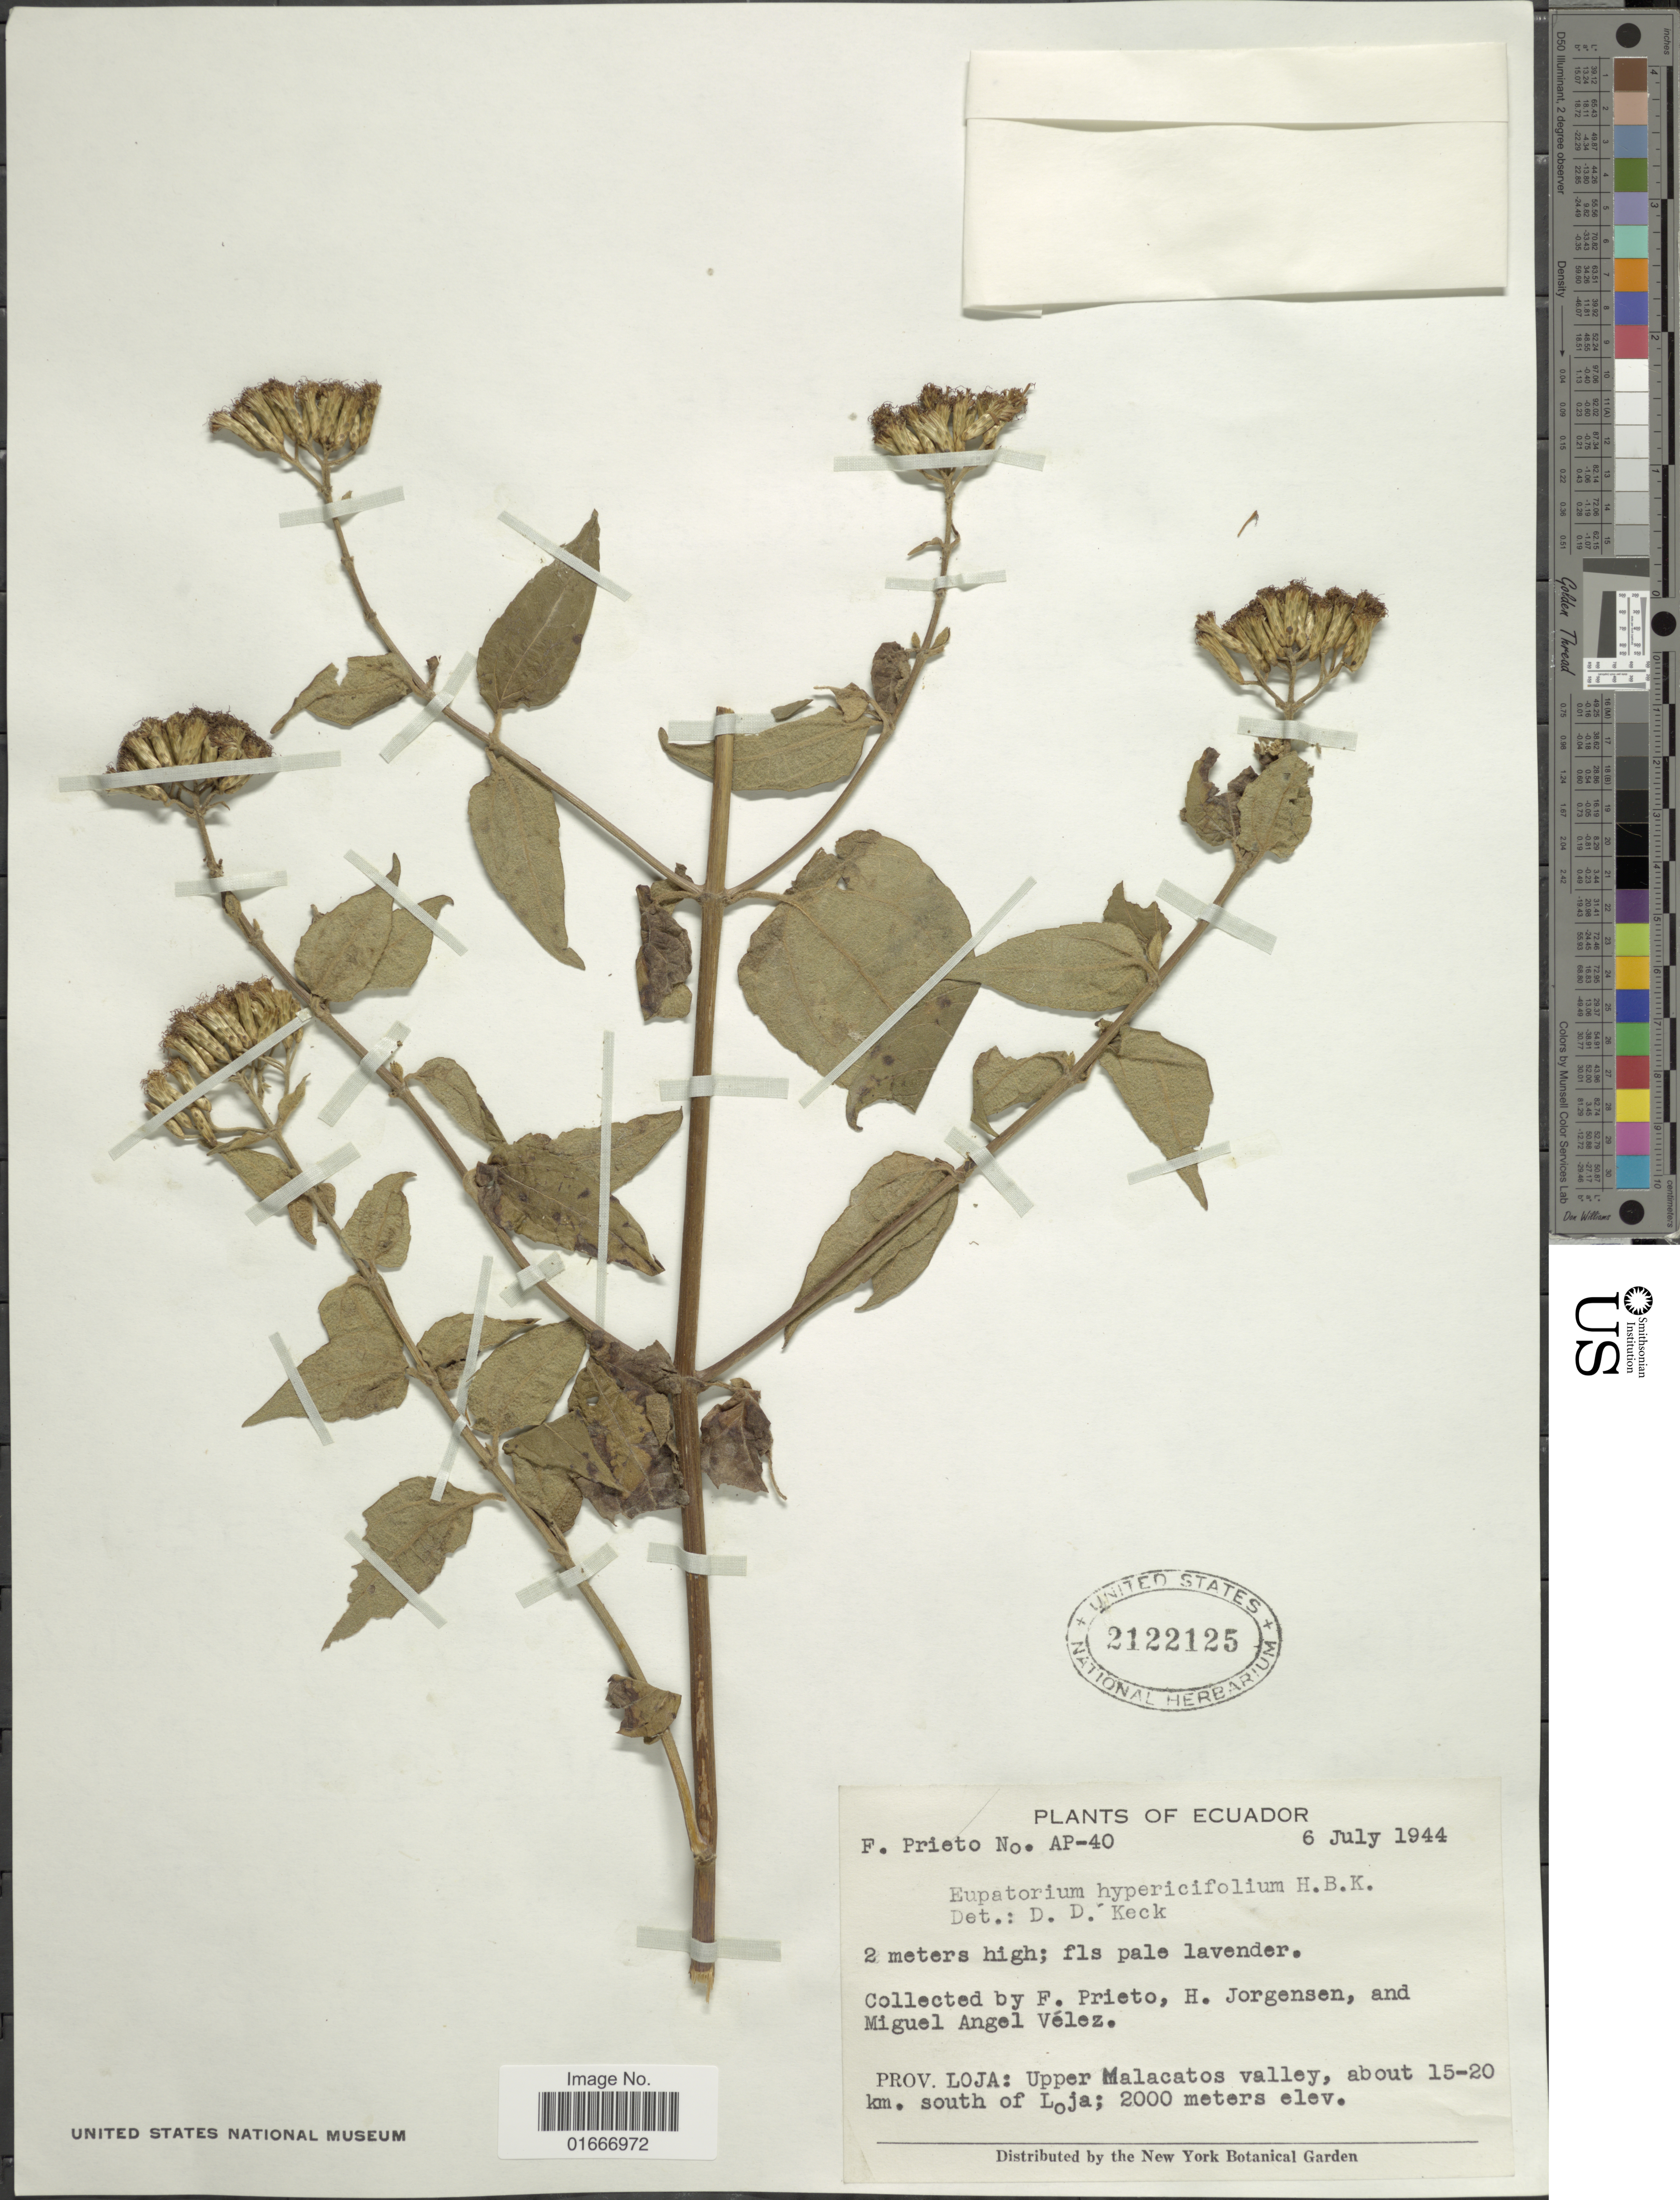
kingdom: Plantae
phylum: Tracheophyta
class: Magnoliopsida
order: Asterales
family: Asteraceae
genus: Chromolaena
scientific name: Chromolaena odorata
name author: (L.) R.M. King & H. Rob.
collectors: F. Prieto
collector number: Ap-40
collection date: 1944-07-06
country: Ecuador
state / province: Loja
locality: Ecuador. Prov. Loja: Upper Malacatos valley, about 15-20 km. south of Loja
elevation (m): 2000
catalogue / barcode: US 2122125